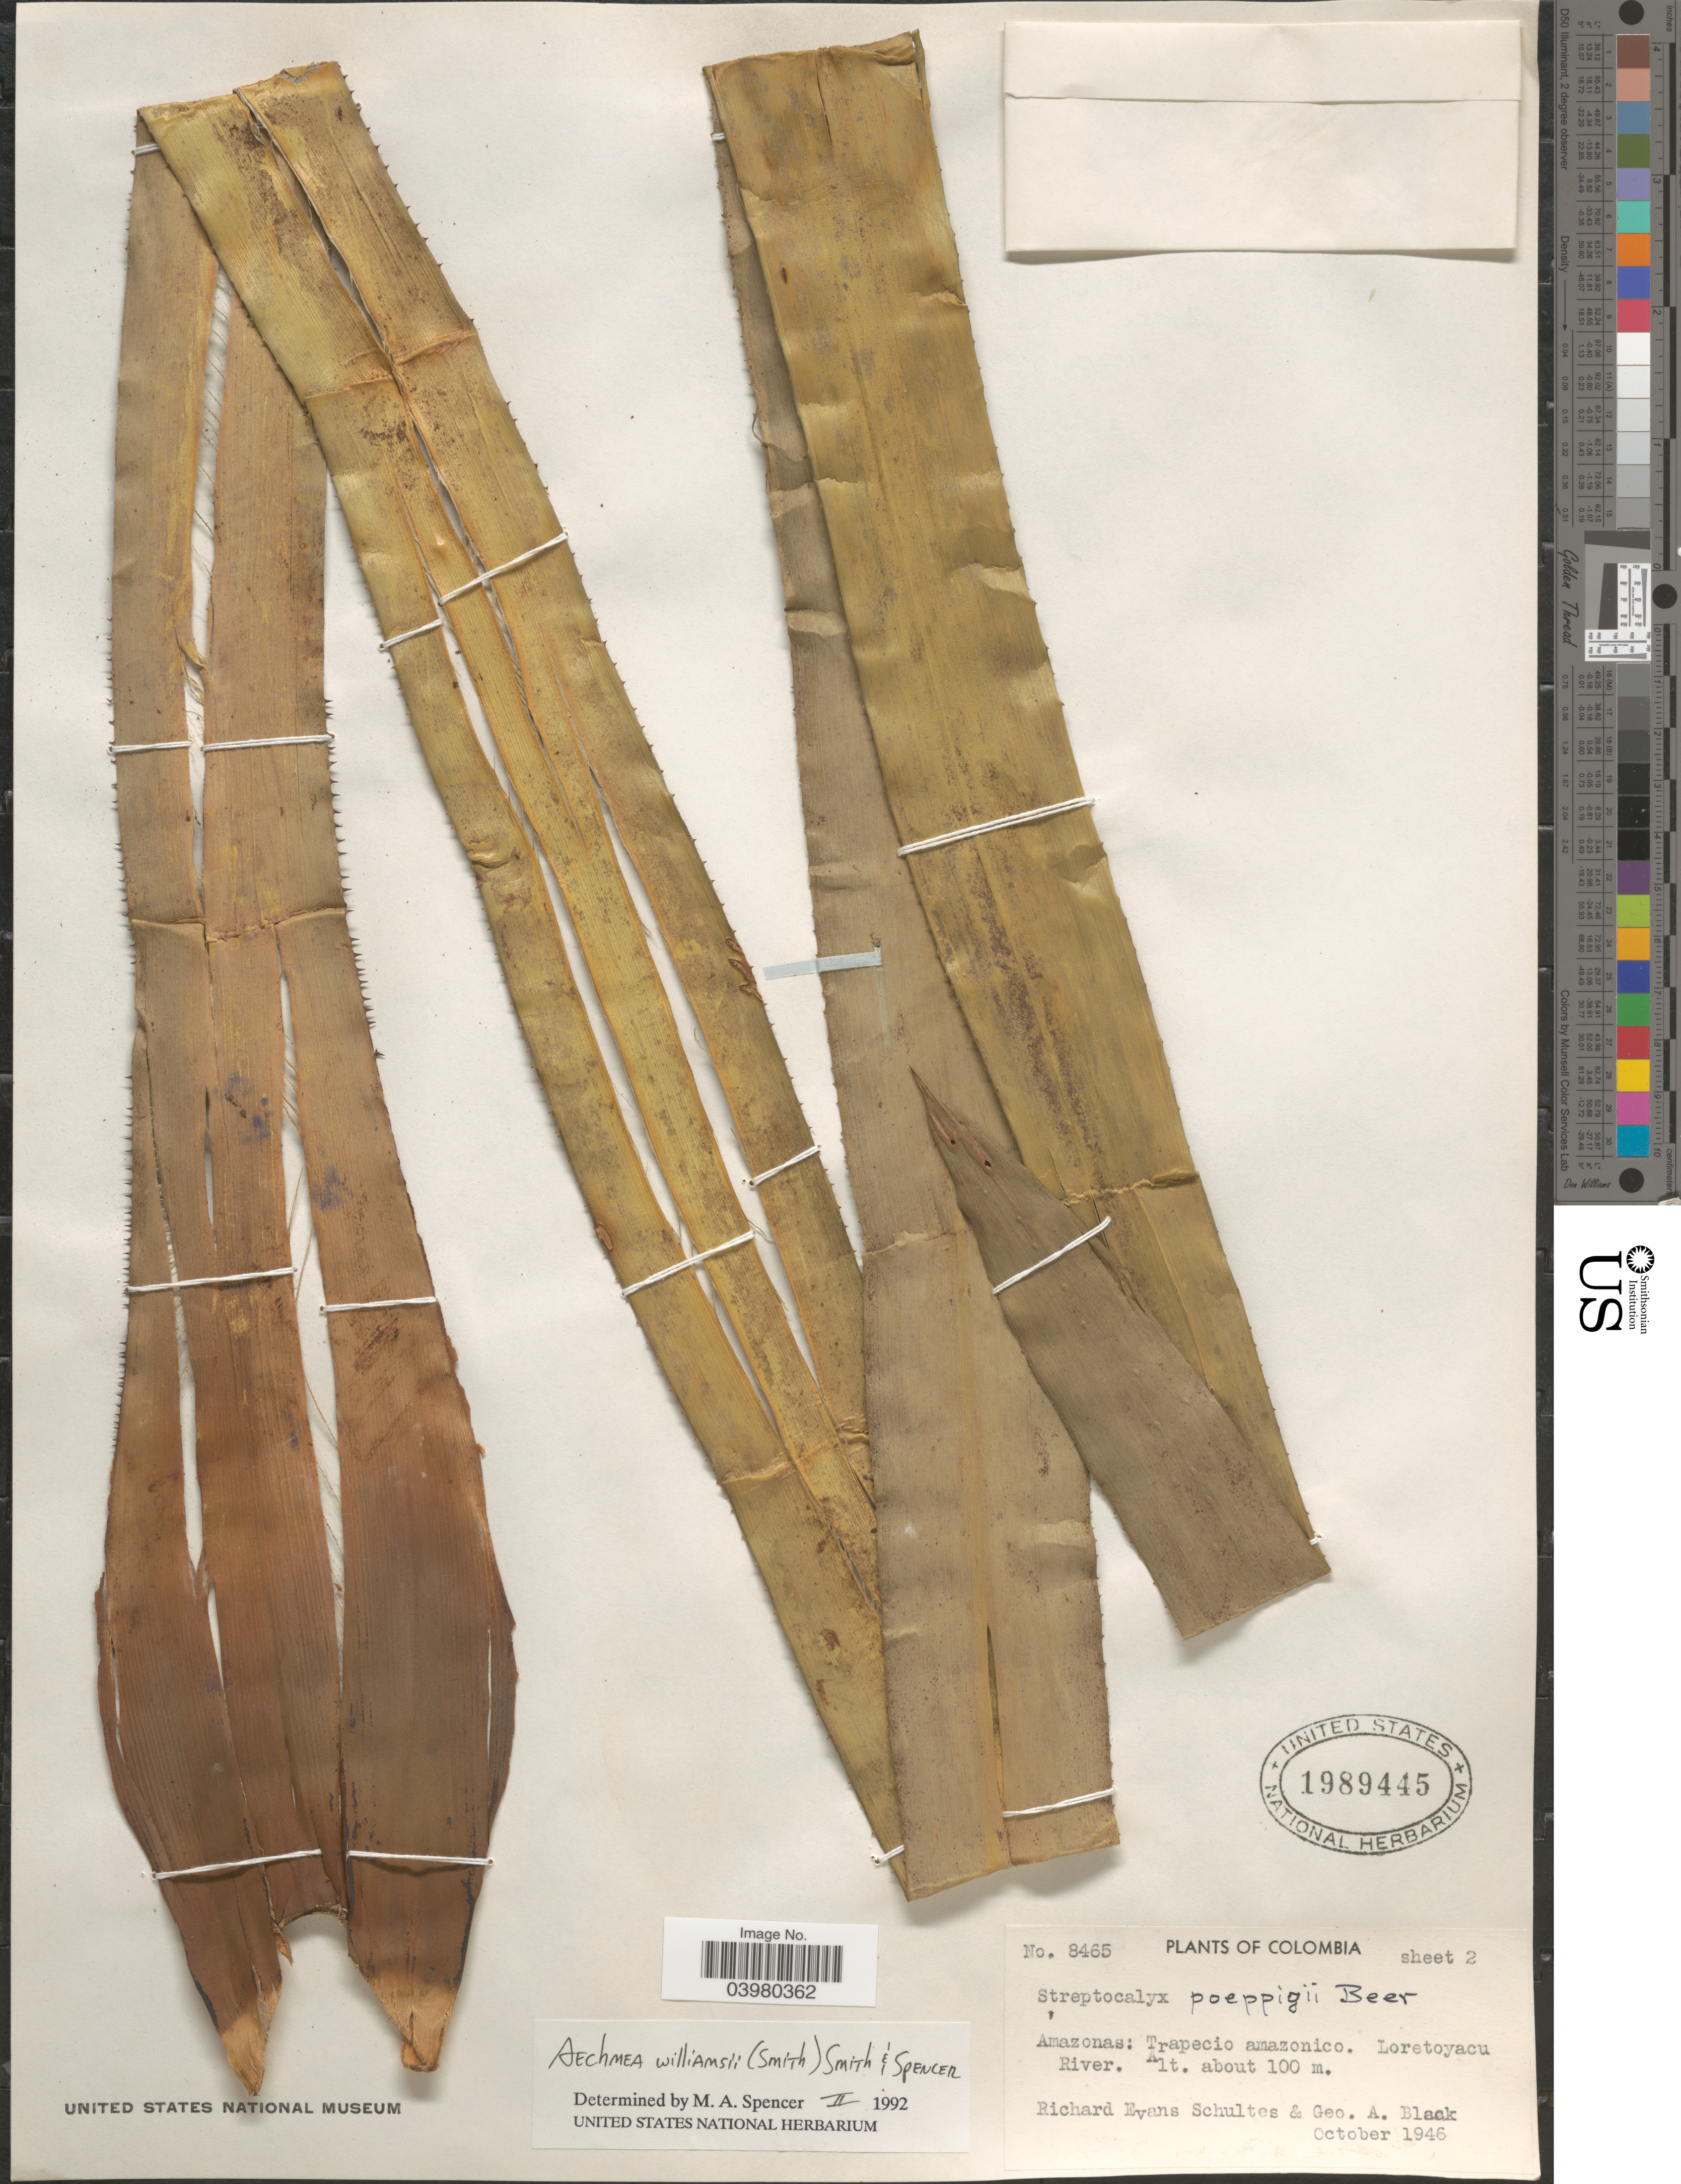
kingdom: Plantae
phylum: Tracheophyta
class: Liliopsida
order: Poales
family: Bromeliaceae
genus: Aechmea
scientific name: Aechmea williamsii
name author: (L.B. Sm.) L.B. Sm. & M.A. Spencer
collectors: R. E. Schultes & G. A. Black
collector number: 8465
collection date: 1946-10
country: Colombia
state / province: Amazônas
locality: Trapecio amazonico. Loretoyacu River.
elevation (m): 100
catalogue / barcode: US 1989445